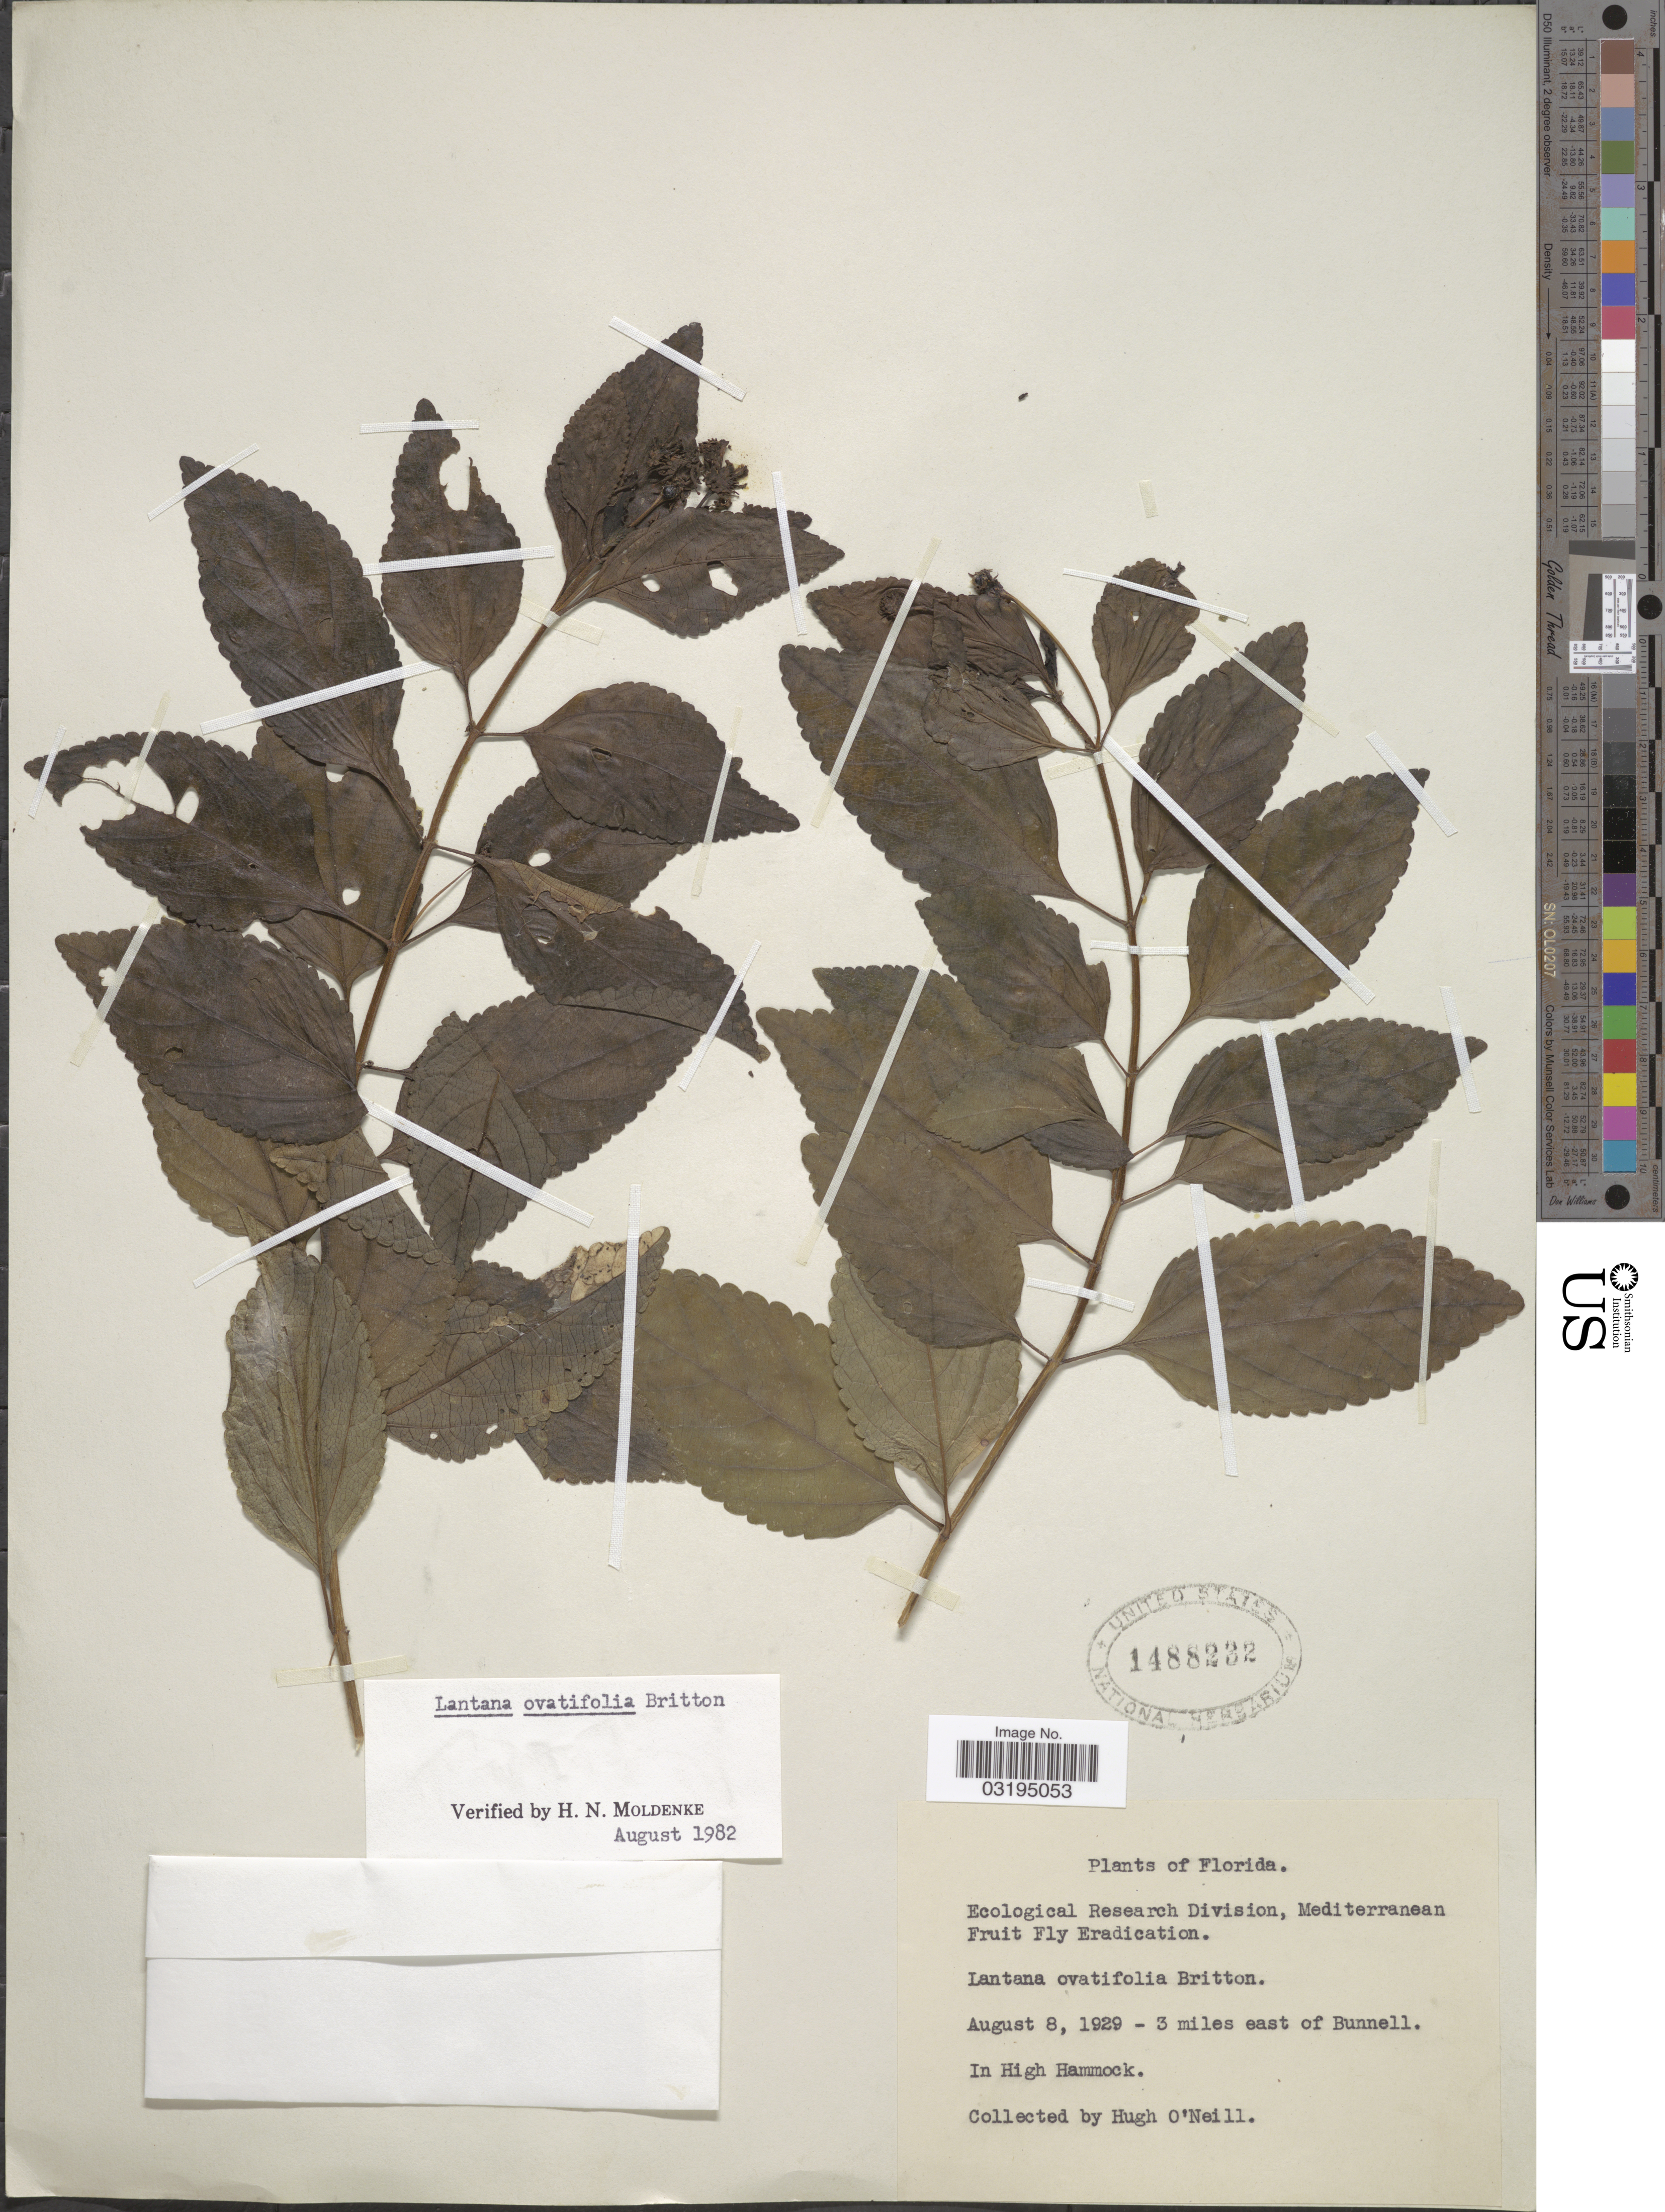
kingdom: Plantae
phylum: Tracheophyta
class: Magnoliopsida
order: Lamiales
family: Verbenaceae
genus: Lantana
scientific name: Lantana ovatifolia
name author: Britton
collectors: H. O'Neill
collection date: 1929-08-08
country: United States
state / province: Florida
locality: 3 miles east of Bunnell. In High Hammock.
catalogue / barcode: US 1488232